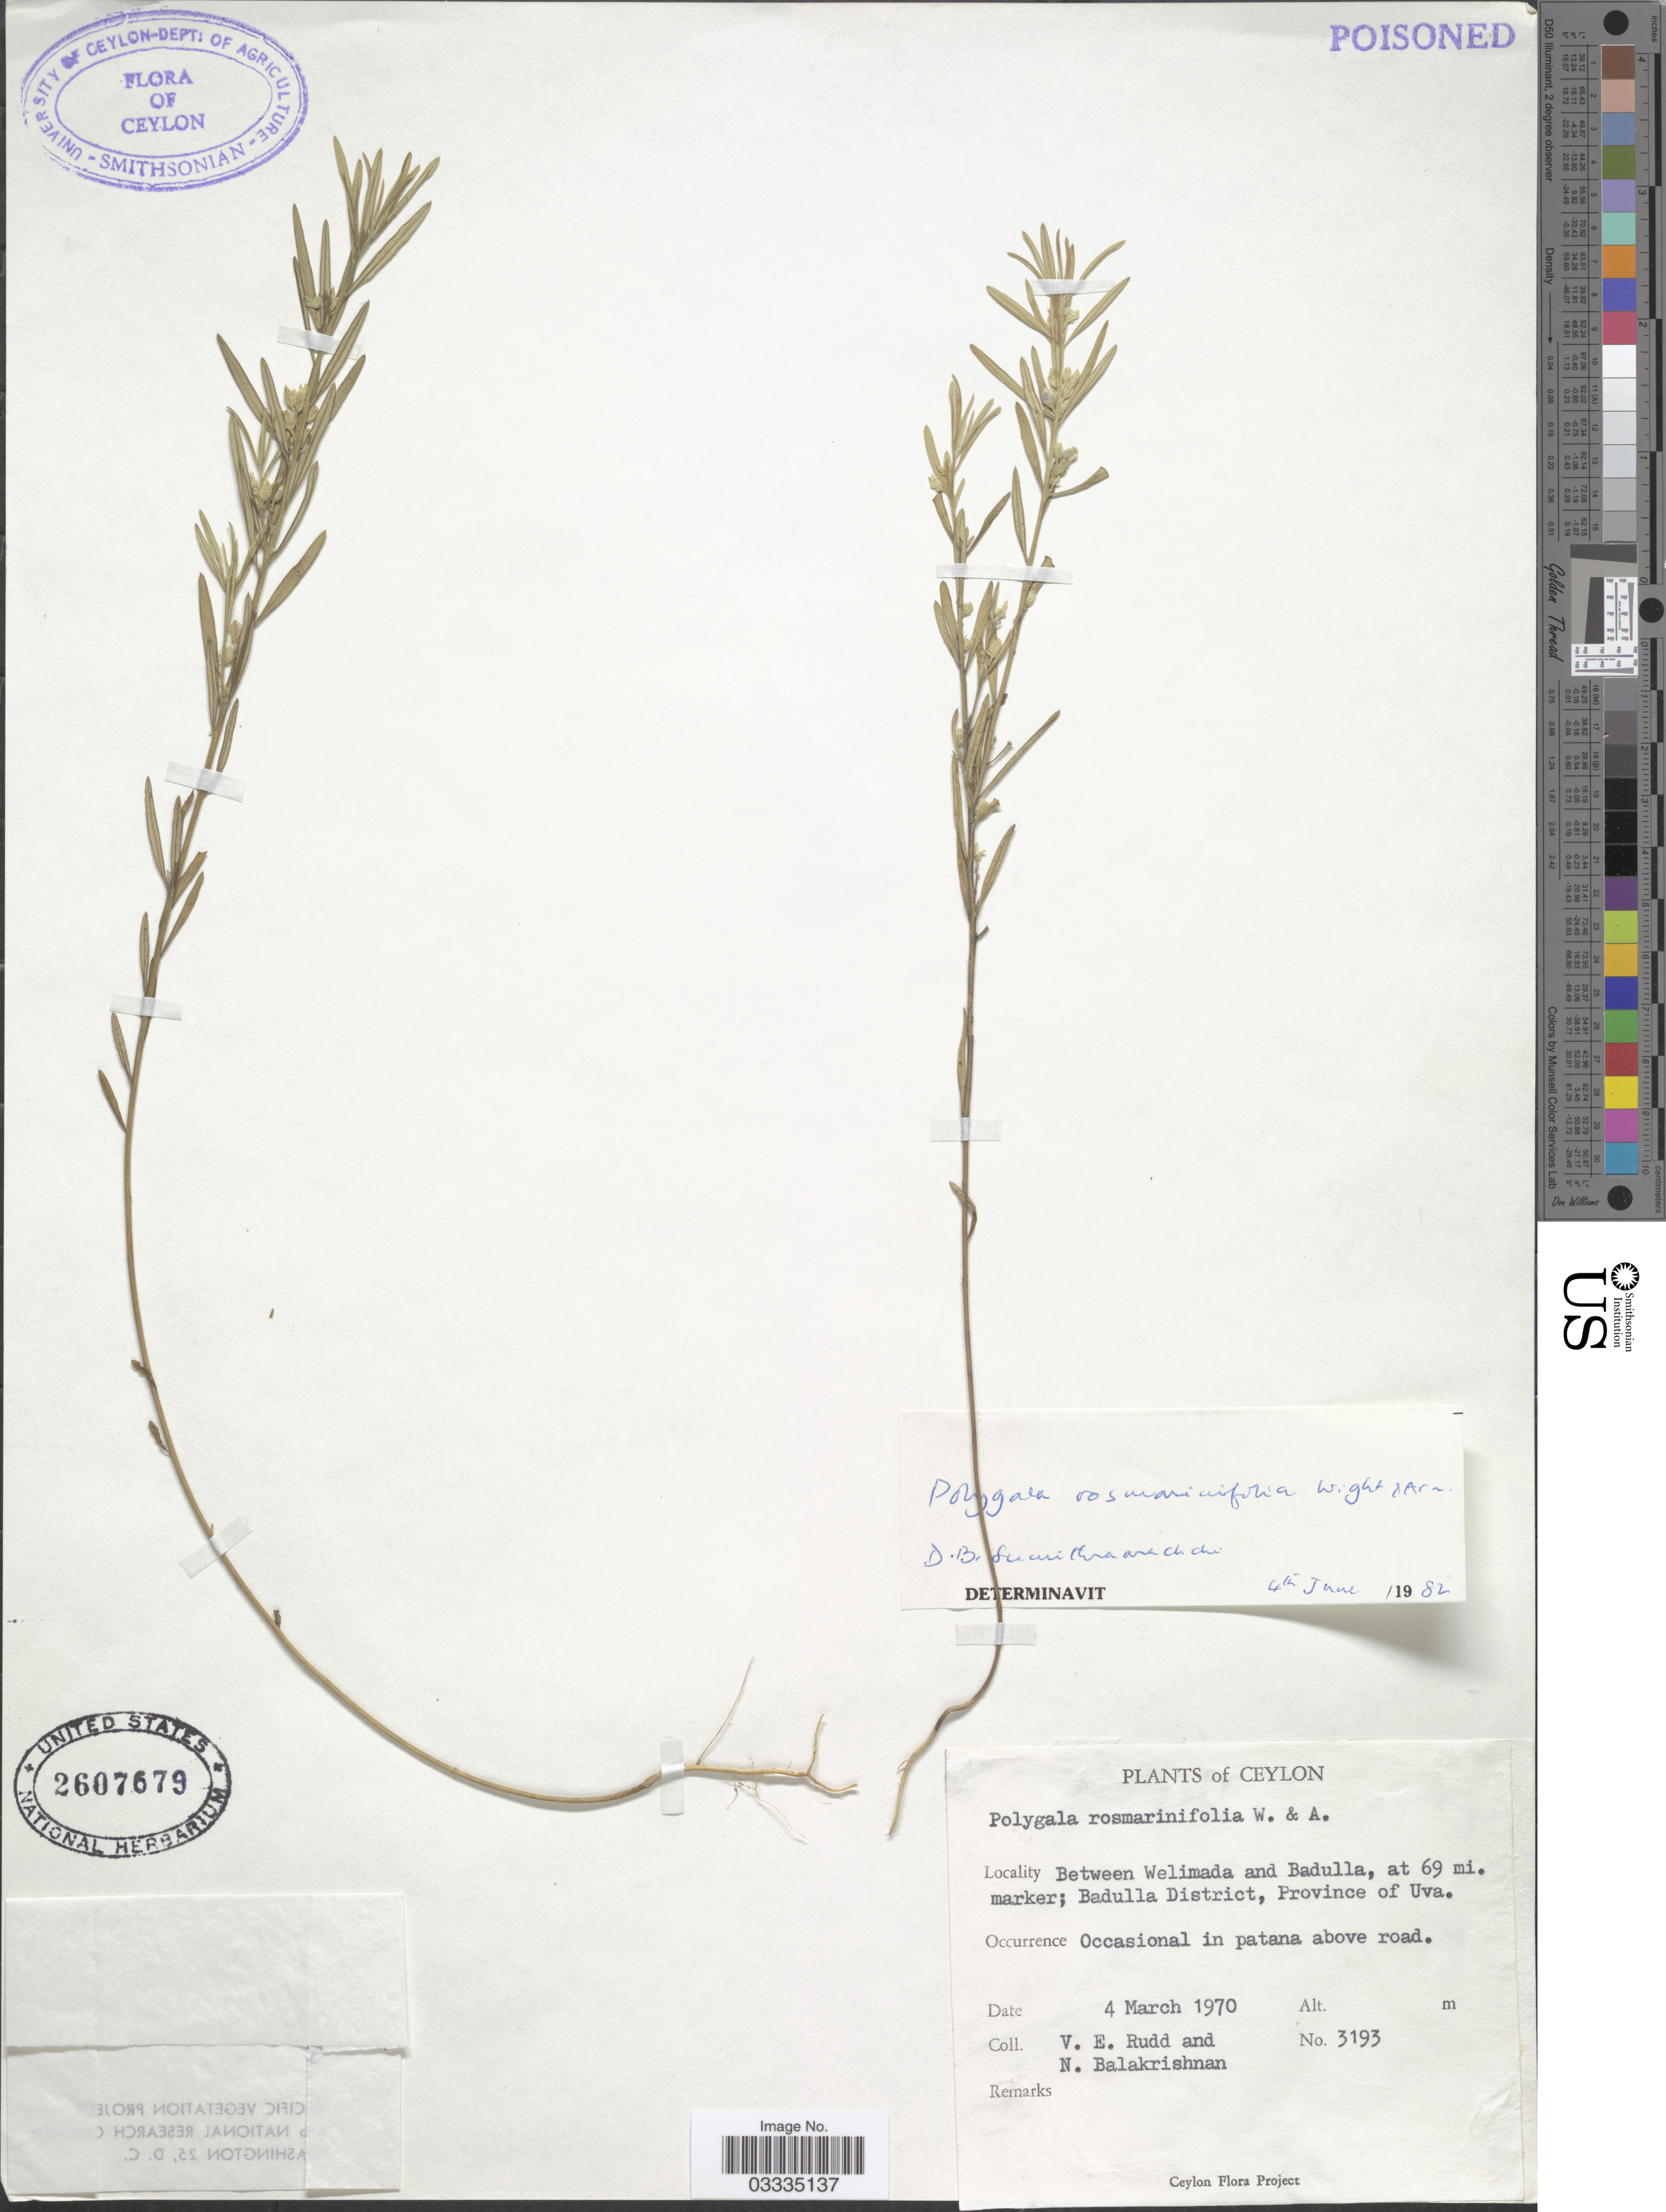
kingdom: Plantae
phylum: Tracheophyta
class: Magnoliopsida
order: Fabales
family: Polygalaceae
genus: Polygala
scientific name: Polygala rosmarinifolia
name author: Wight & Arn.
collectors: V. E. Rudd & N. Balakrishnan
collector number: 3193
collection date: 1970-03-04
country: Sri Lanka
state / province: Uva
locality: Ceylon. Between Welimada and Badulla, at 69 mi. marker; Badulla District.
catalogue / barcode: US 2607679